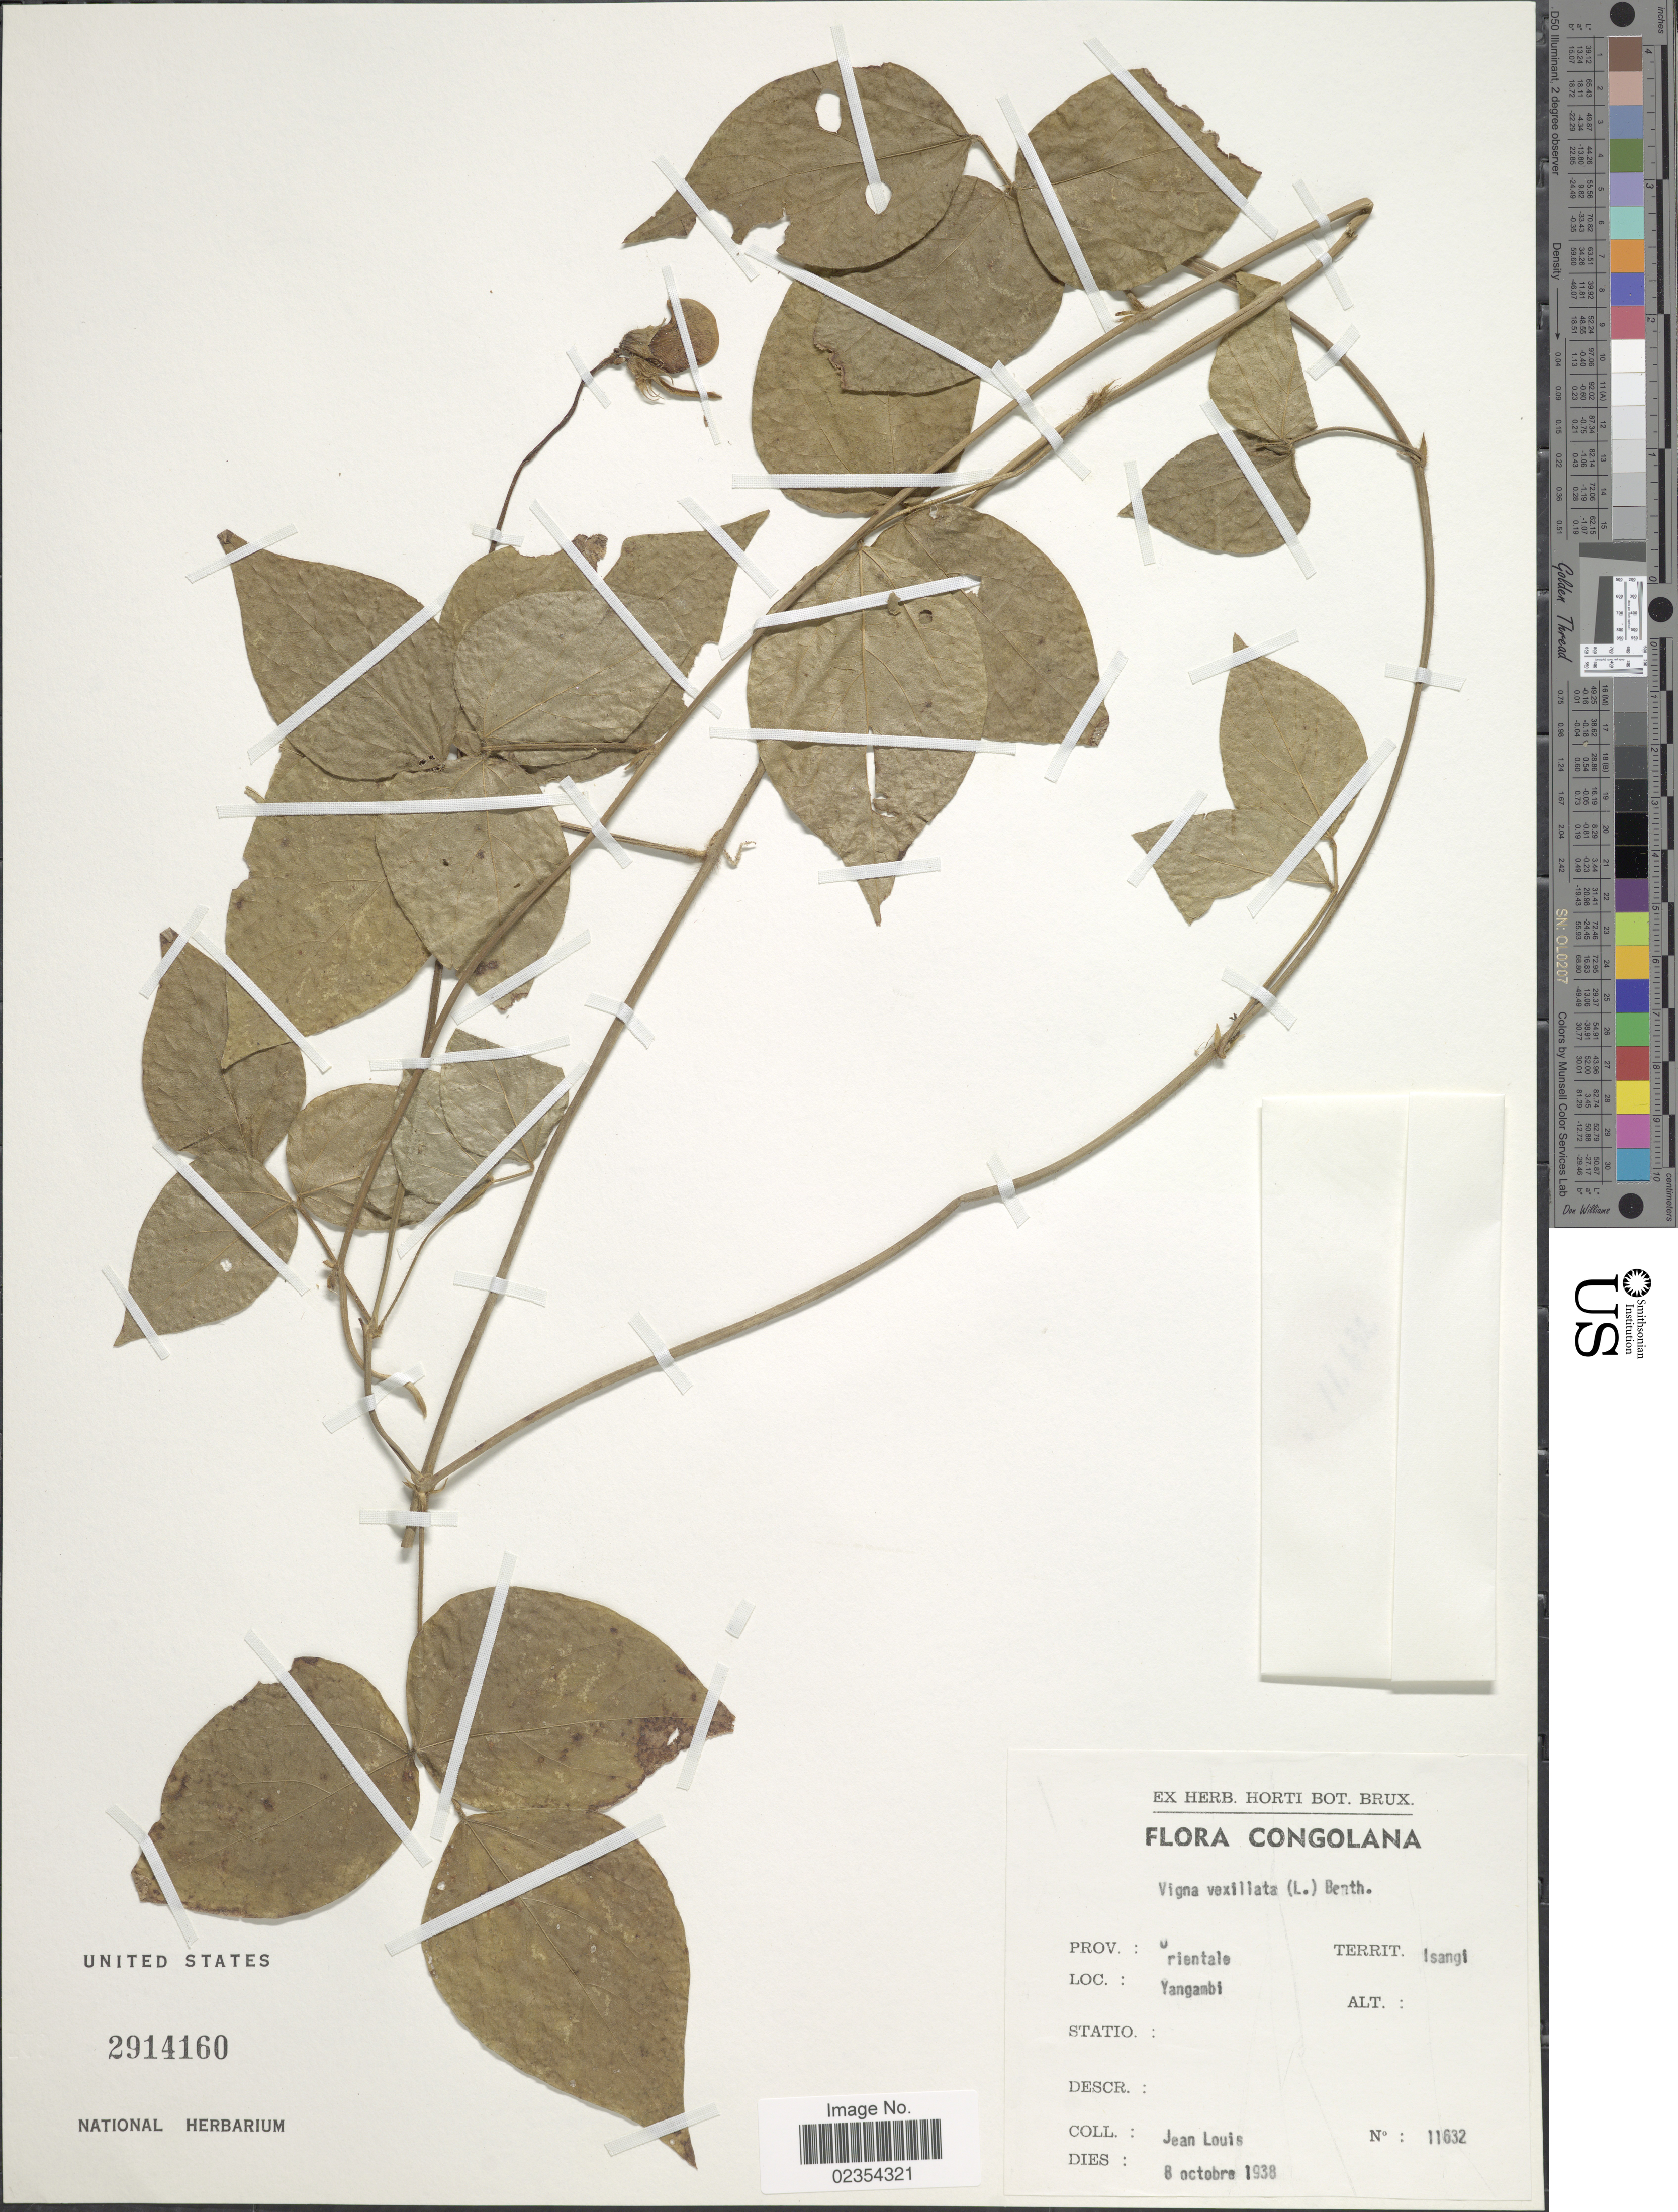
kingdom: Plantae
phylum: Tracheophyta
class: Magnoliopsida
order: Fabales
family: Fabaceae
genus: Vigna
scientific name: Vigna vexillata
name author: (L.) A. Rich.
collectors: J. Louis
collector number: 11632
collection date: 1938-10-08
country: Congo, Democratic Republic of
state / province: Tshopo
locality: Congolana, Prov.: Orientale, Territ. Isangi, Yangambi.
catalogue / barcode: US 2914160